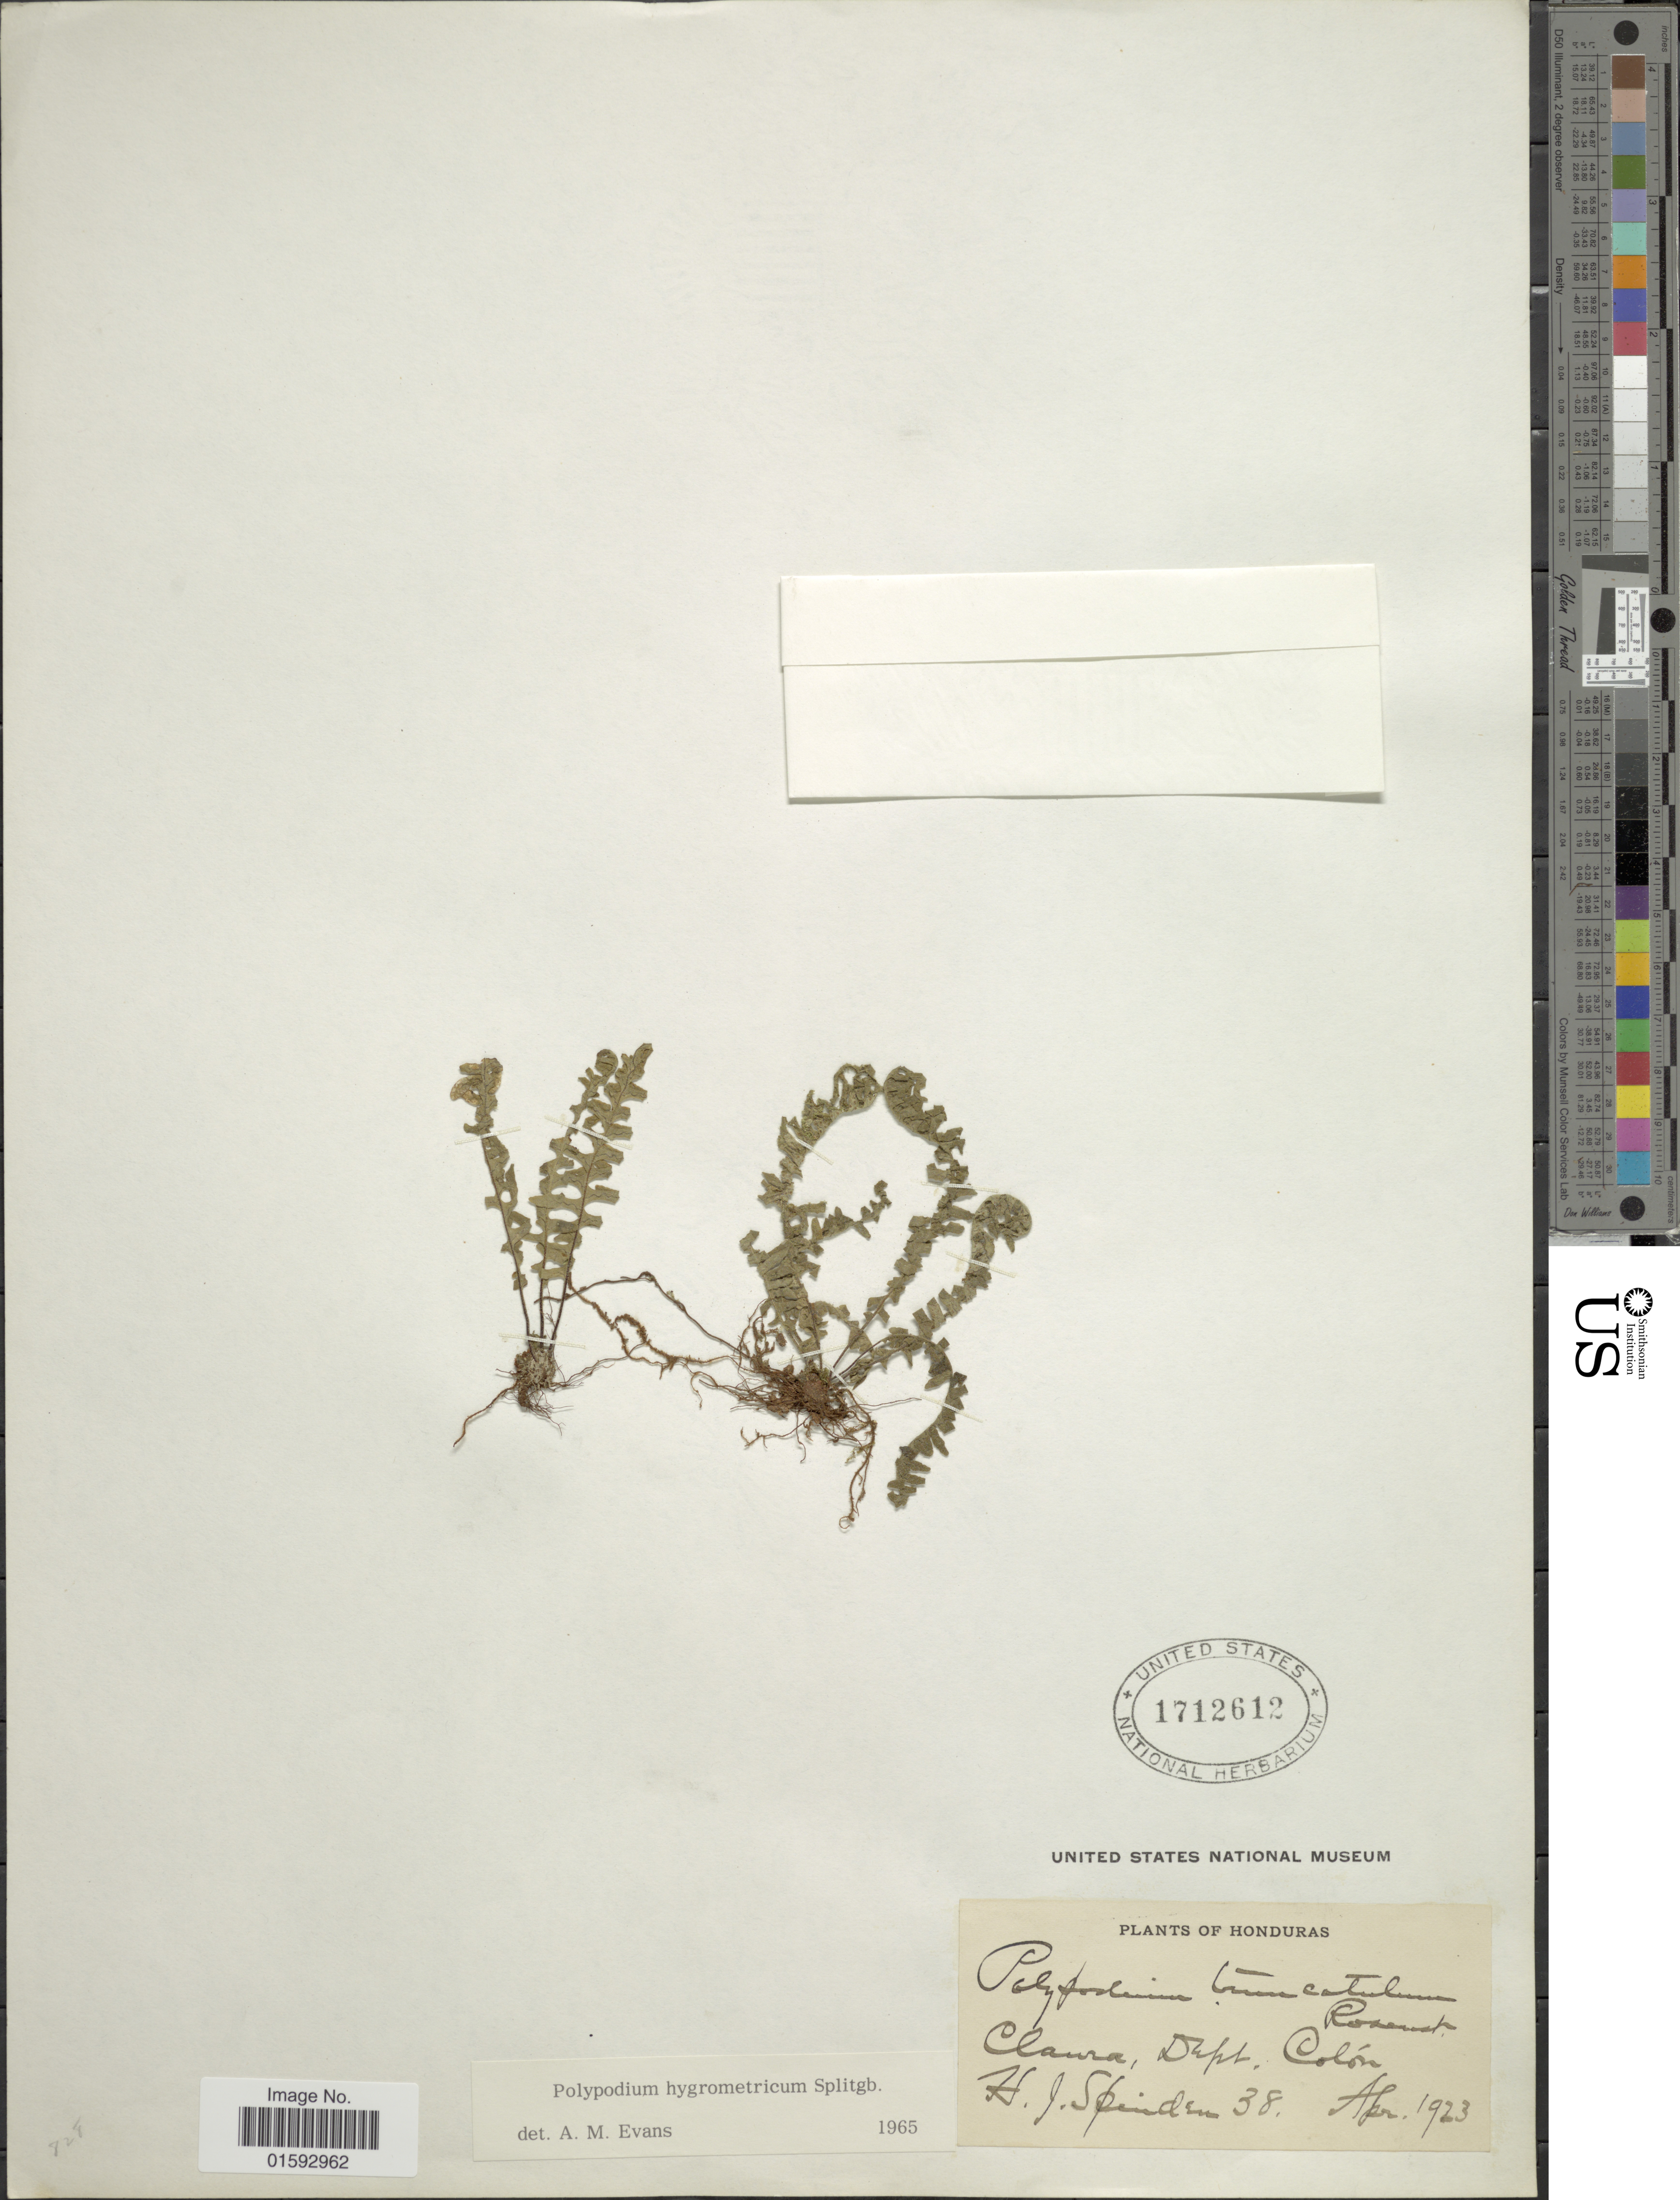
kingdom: Plantae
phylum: Tracheophyta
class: Polypodiopsida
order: Polypodiales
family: Polypodiaceae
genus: Pecluma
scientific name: Pecluma hygrometrica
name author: (Splitg.) M.G. Price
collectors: H. Spinden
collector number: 38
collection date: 1923-04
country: Honduras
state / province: Colón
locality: Claura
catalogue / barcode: US 1712612